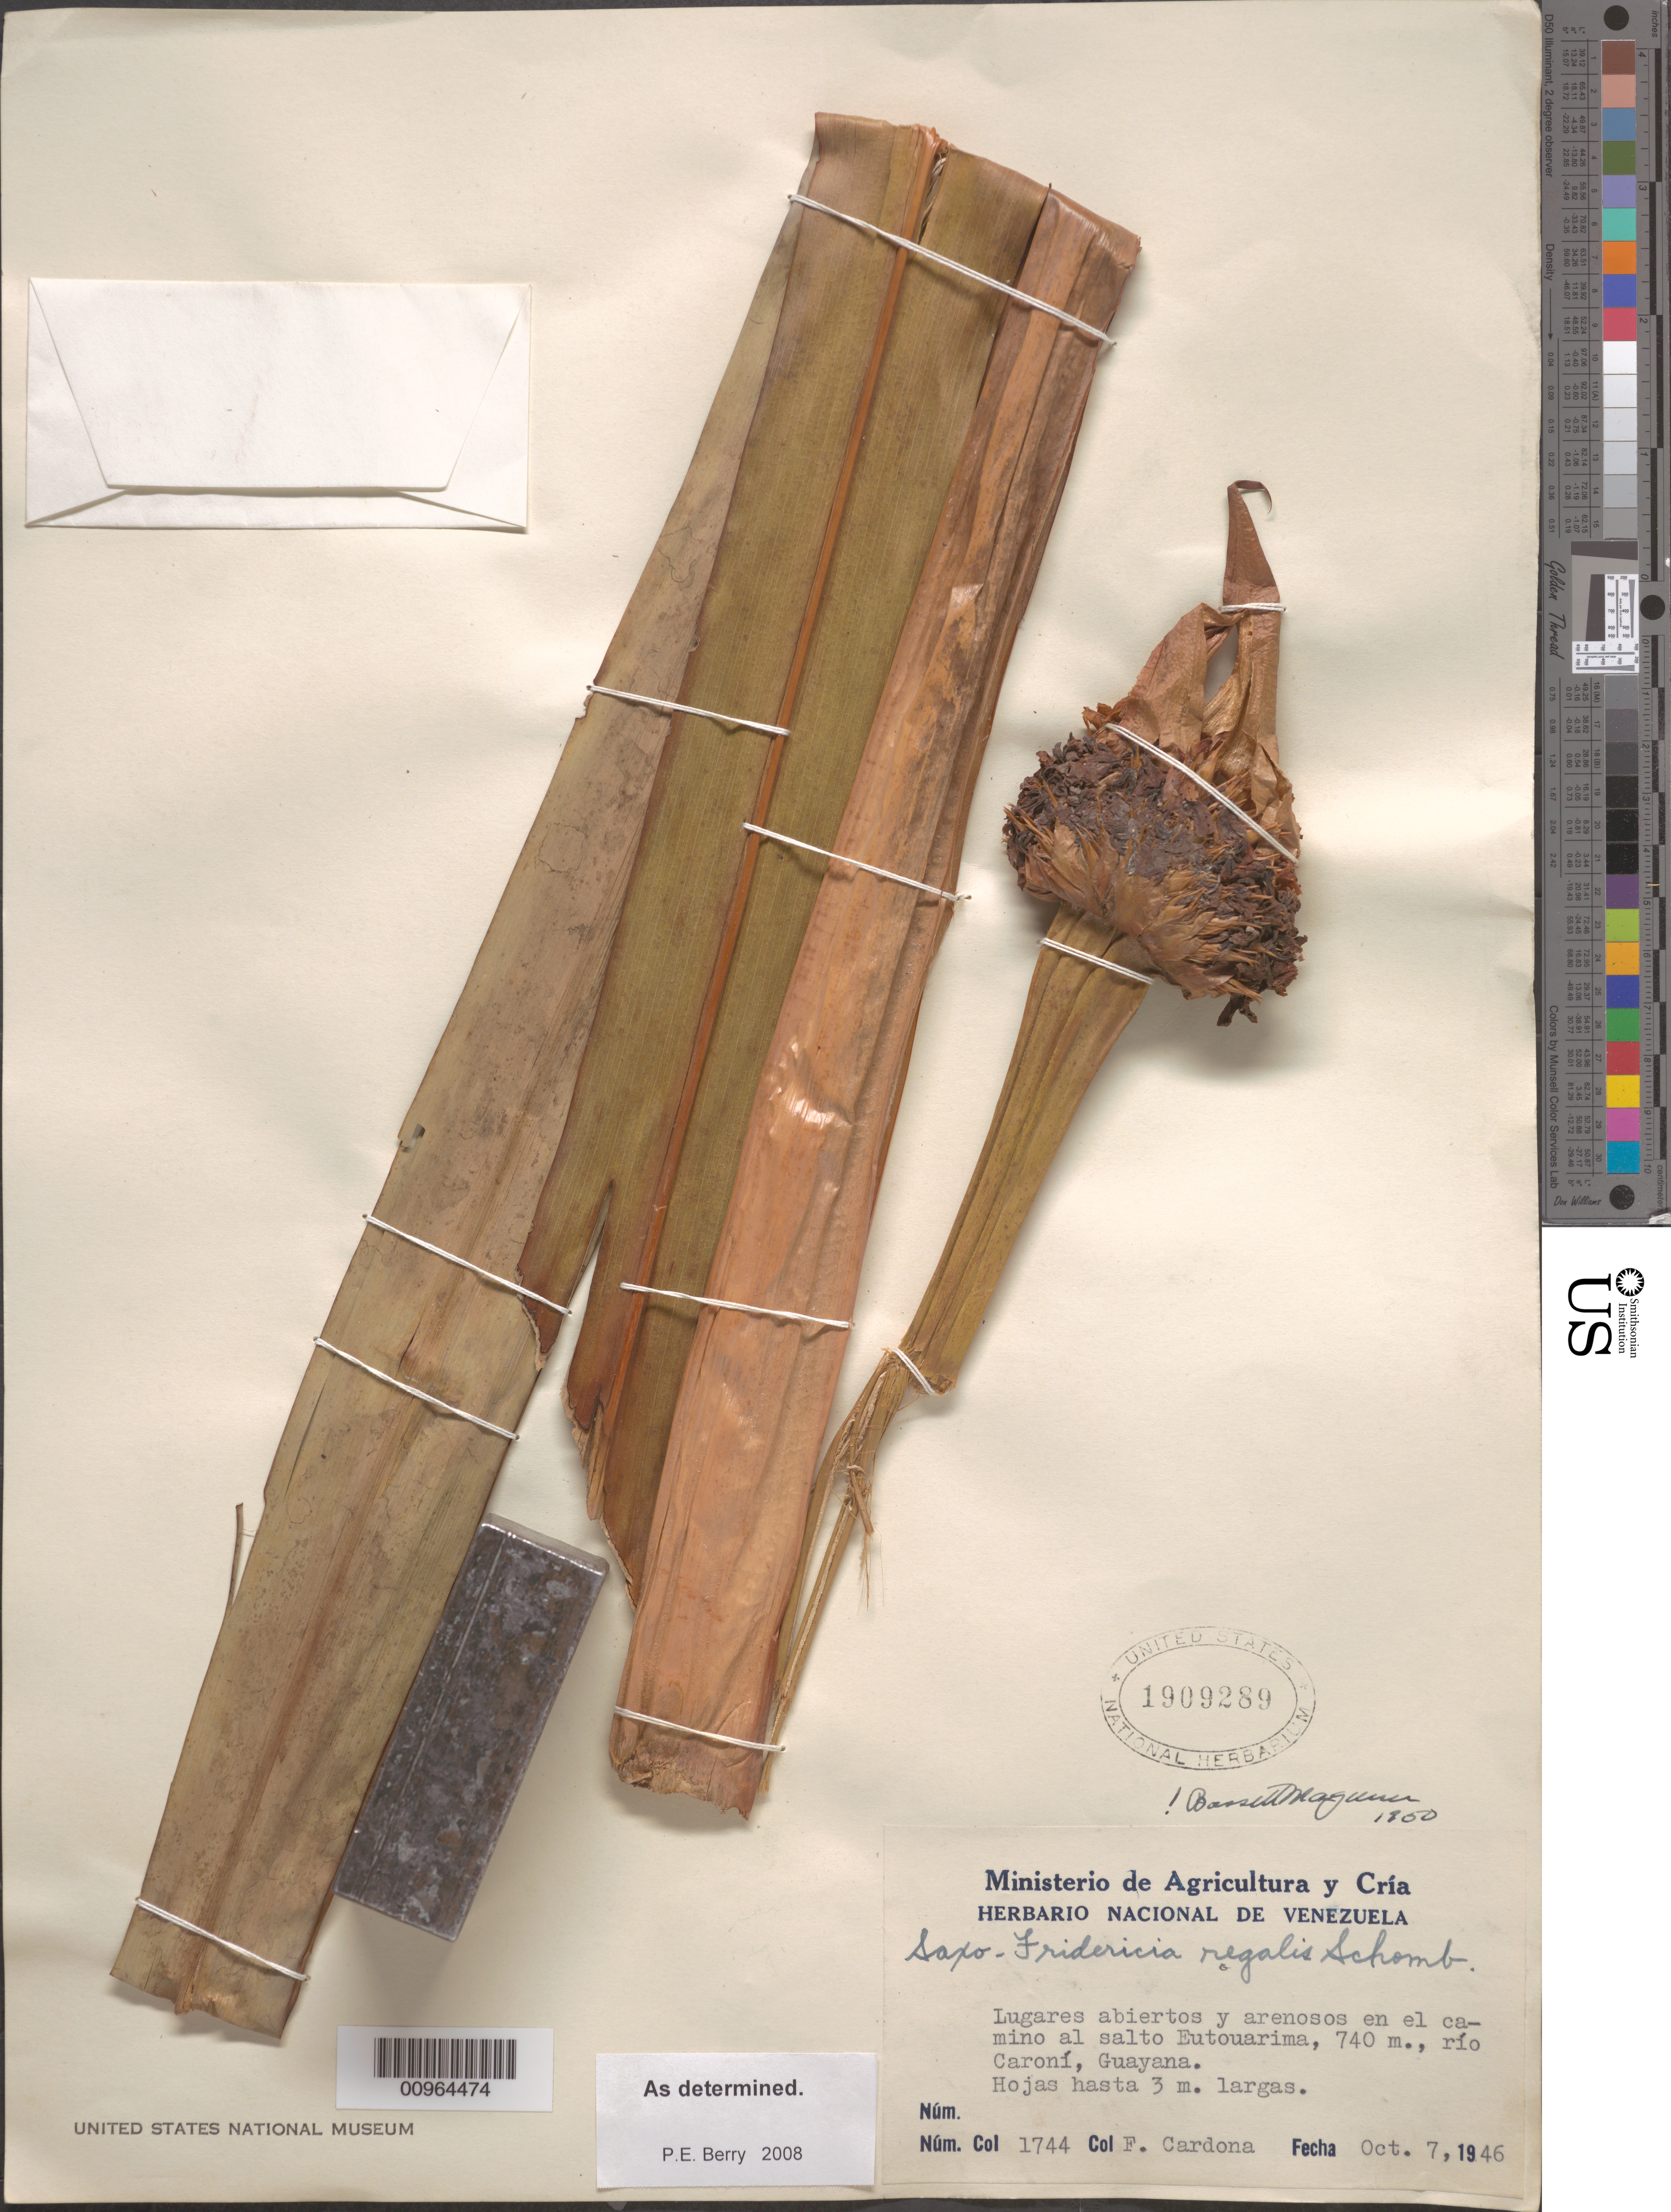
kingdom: Plantae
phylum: Tracheophyta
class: Liliopsida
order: Poales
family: Rapateaceae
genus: Saxofridericia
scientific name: Saxofridericia regalis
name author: R.H. Schomb.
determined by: Berry, P. E., (WIS), University of Wisconsin - Madison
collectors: F. Cardona Puig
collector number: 1744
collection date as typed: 7-Oct-46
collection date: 1946-10-07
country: Venezuela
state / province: Bolívar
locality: Salto Euto-uarima, Río Caroní, Guayana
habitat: Lugares abiertos y arenosos en el camino al salto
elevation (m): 740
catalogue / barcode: US 1909289